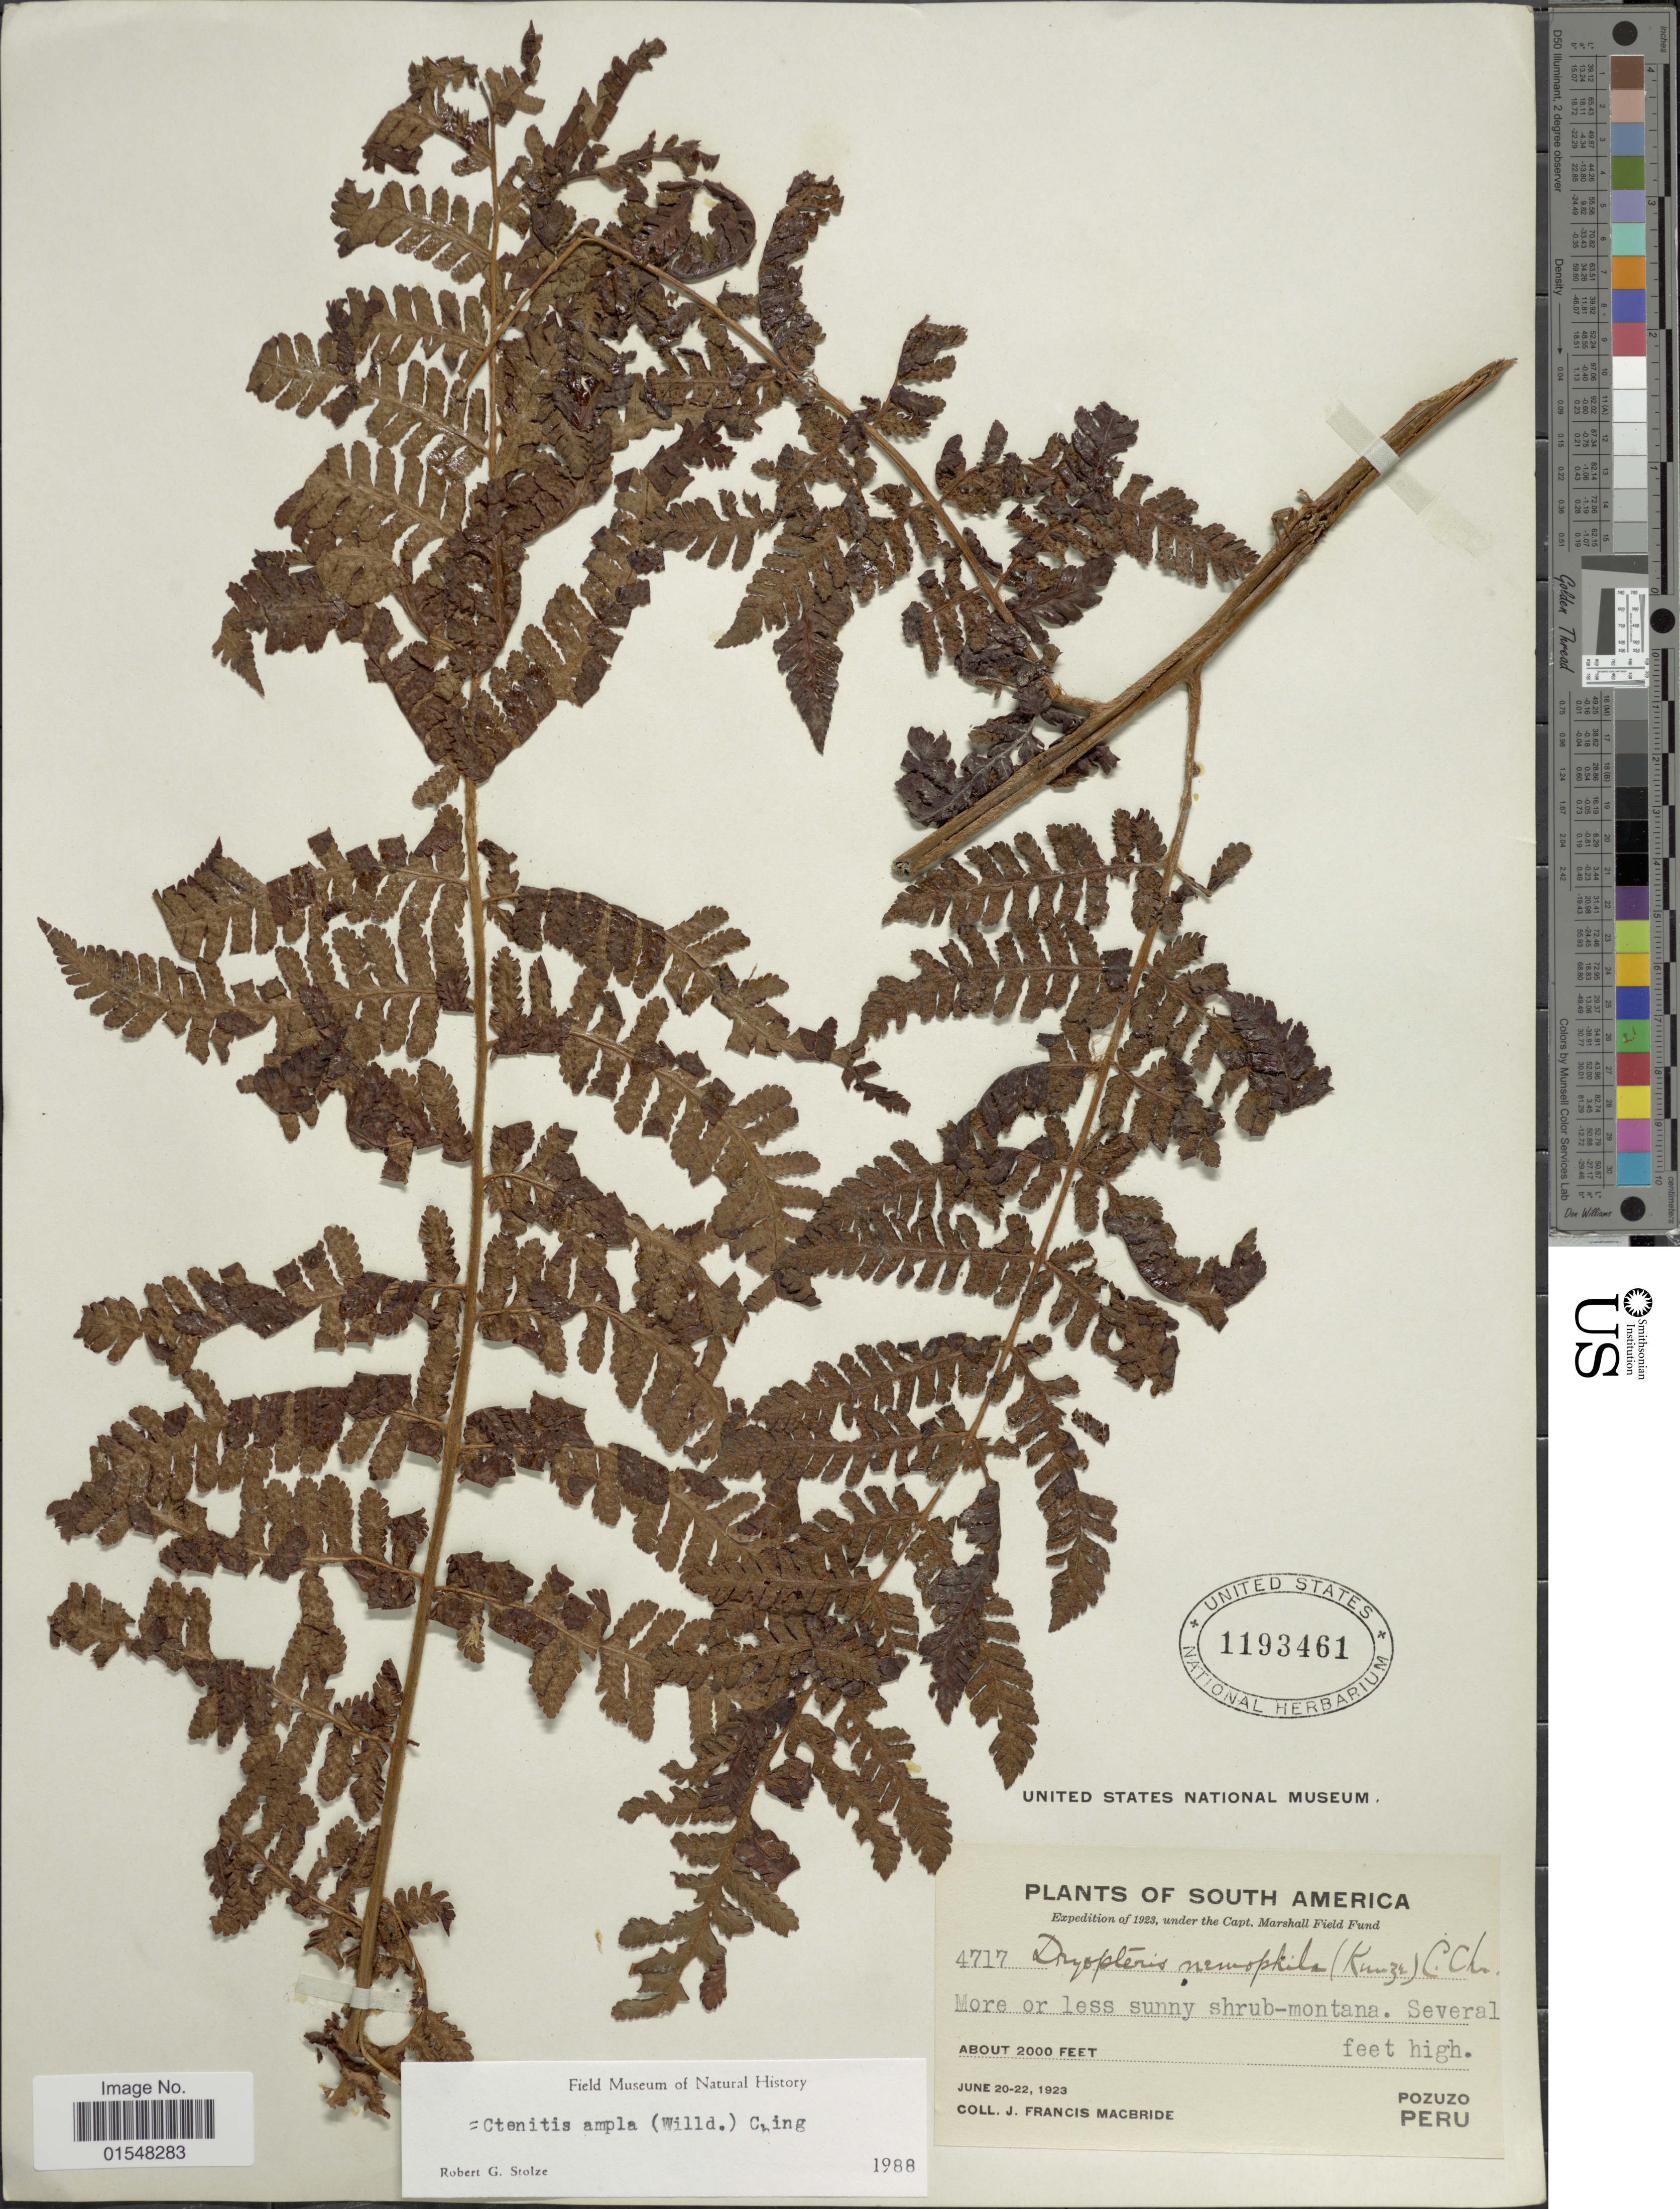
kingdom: Plantae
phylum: Tracheophyta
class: Polypodiopsida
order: Polypodiales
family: Dryopteridaceae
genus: Ctenitis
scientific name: Ctenitis ampla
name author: (Humb. & Bonpl. ex Willd.) Ching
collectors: J. F. Macbride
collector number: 4717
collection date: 1923-06-20/1923-06-22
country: Peru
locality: South America, Pozuzo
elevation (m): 610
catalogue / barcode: US 1193461